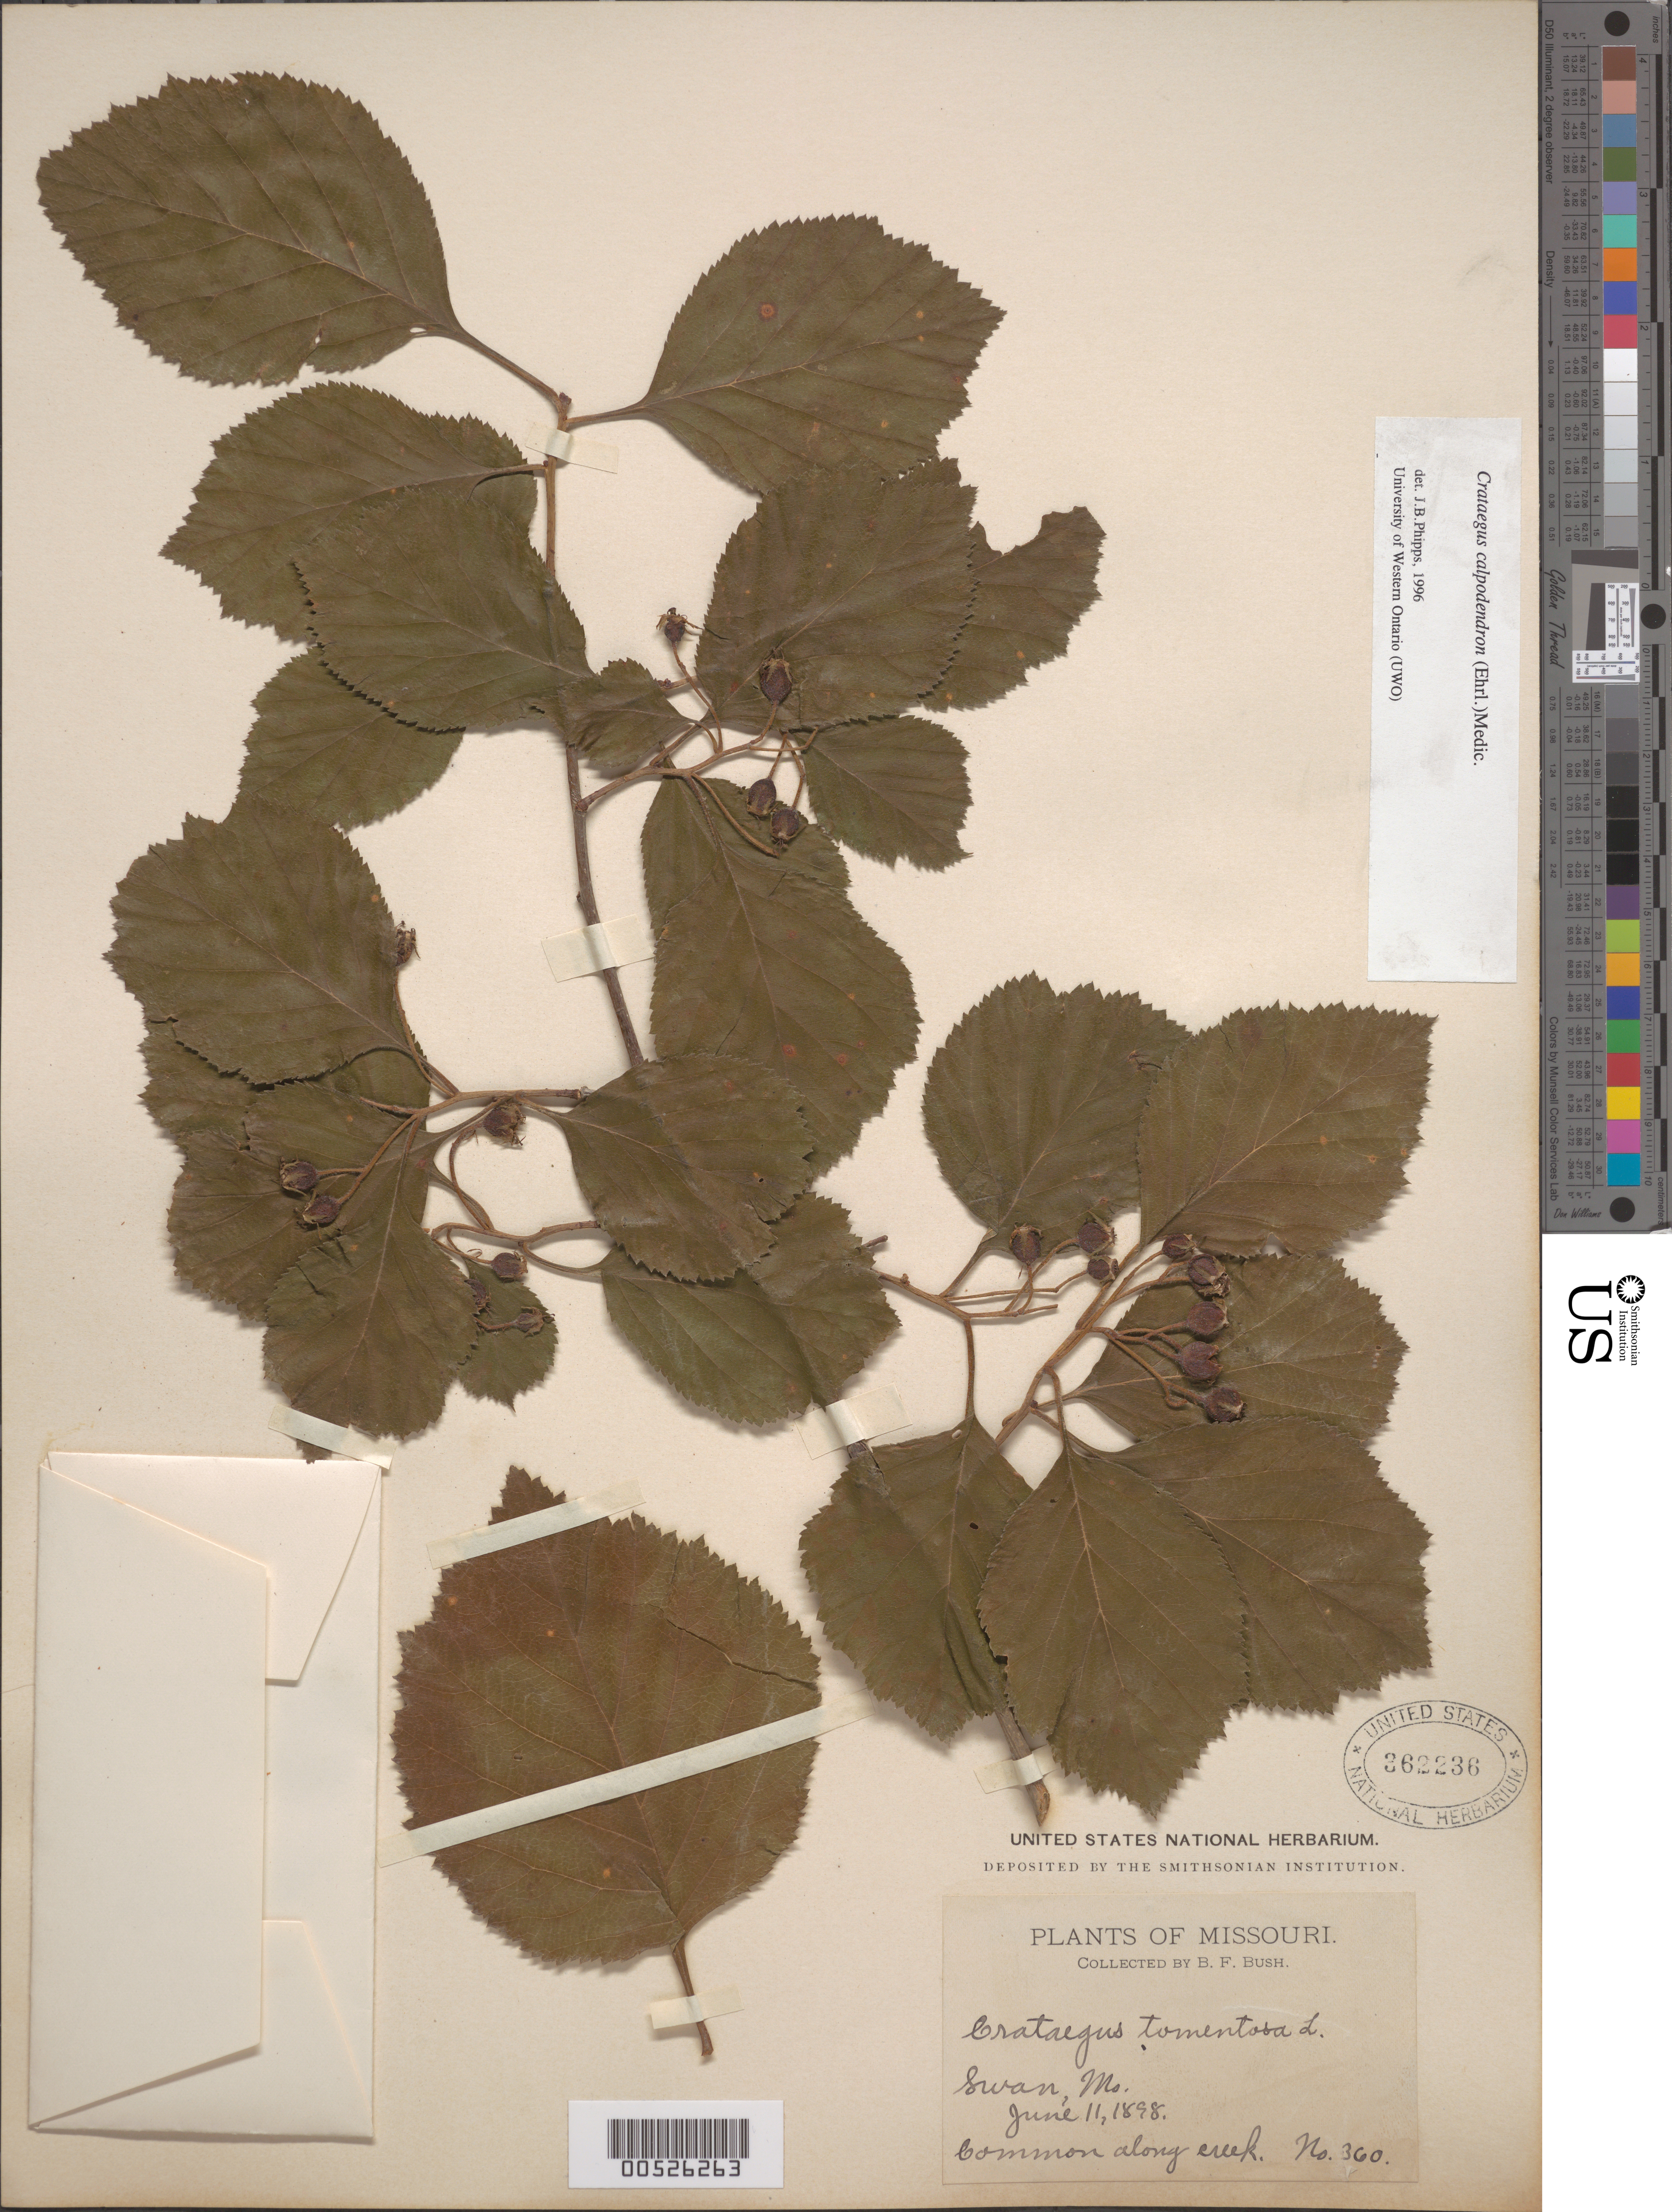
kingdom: Plantae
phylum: Tracheophyta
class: Magnoliopsida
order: Rosales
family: Rosaceae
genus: Crataegus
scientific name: Crataegus calpodendron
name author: (Ehrh.) Medik.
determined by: Phipps, James B., (UWO), University of Western Ontario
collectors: B. F. Bush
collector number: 360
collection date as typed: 11 Jun 1898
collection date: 1898-06-11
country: United States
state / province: Missouri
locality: Swan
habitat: Along creek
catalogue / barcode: US 362236